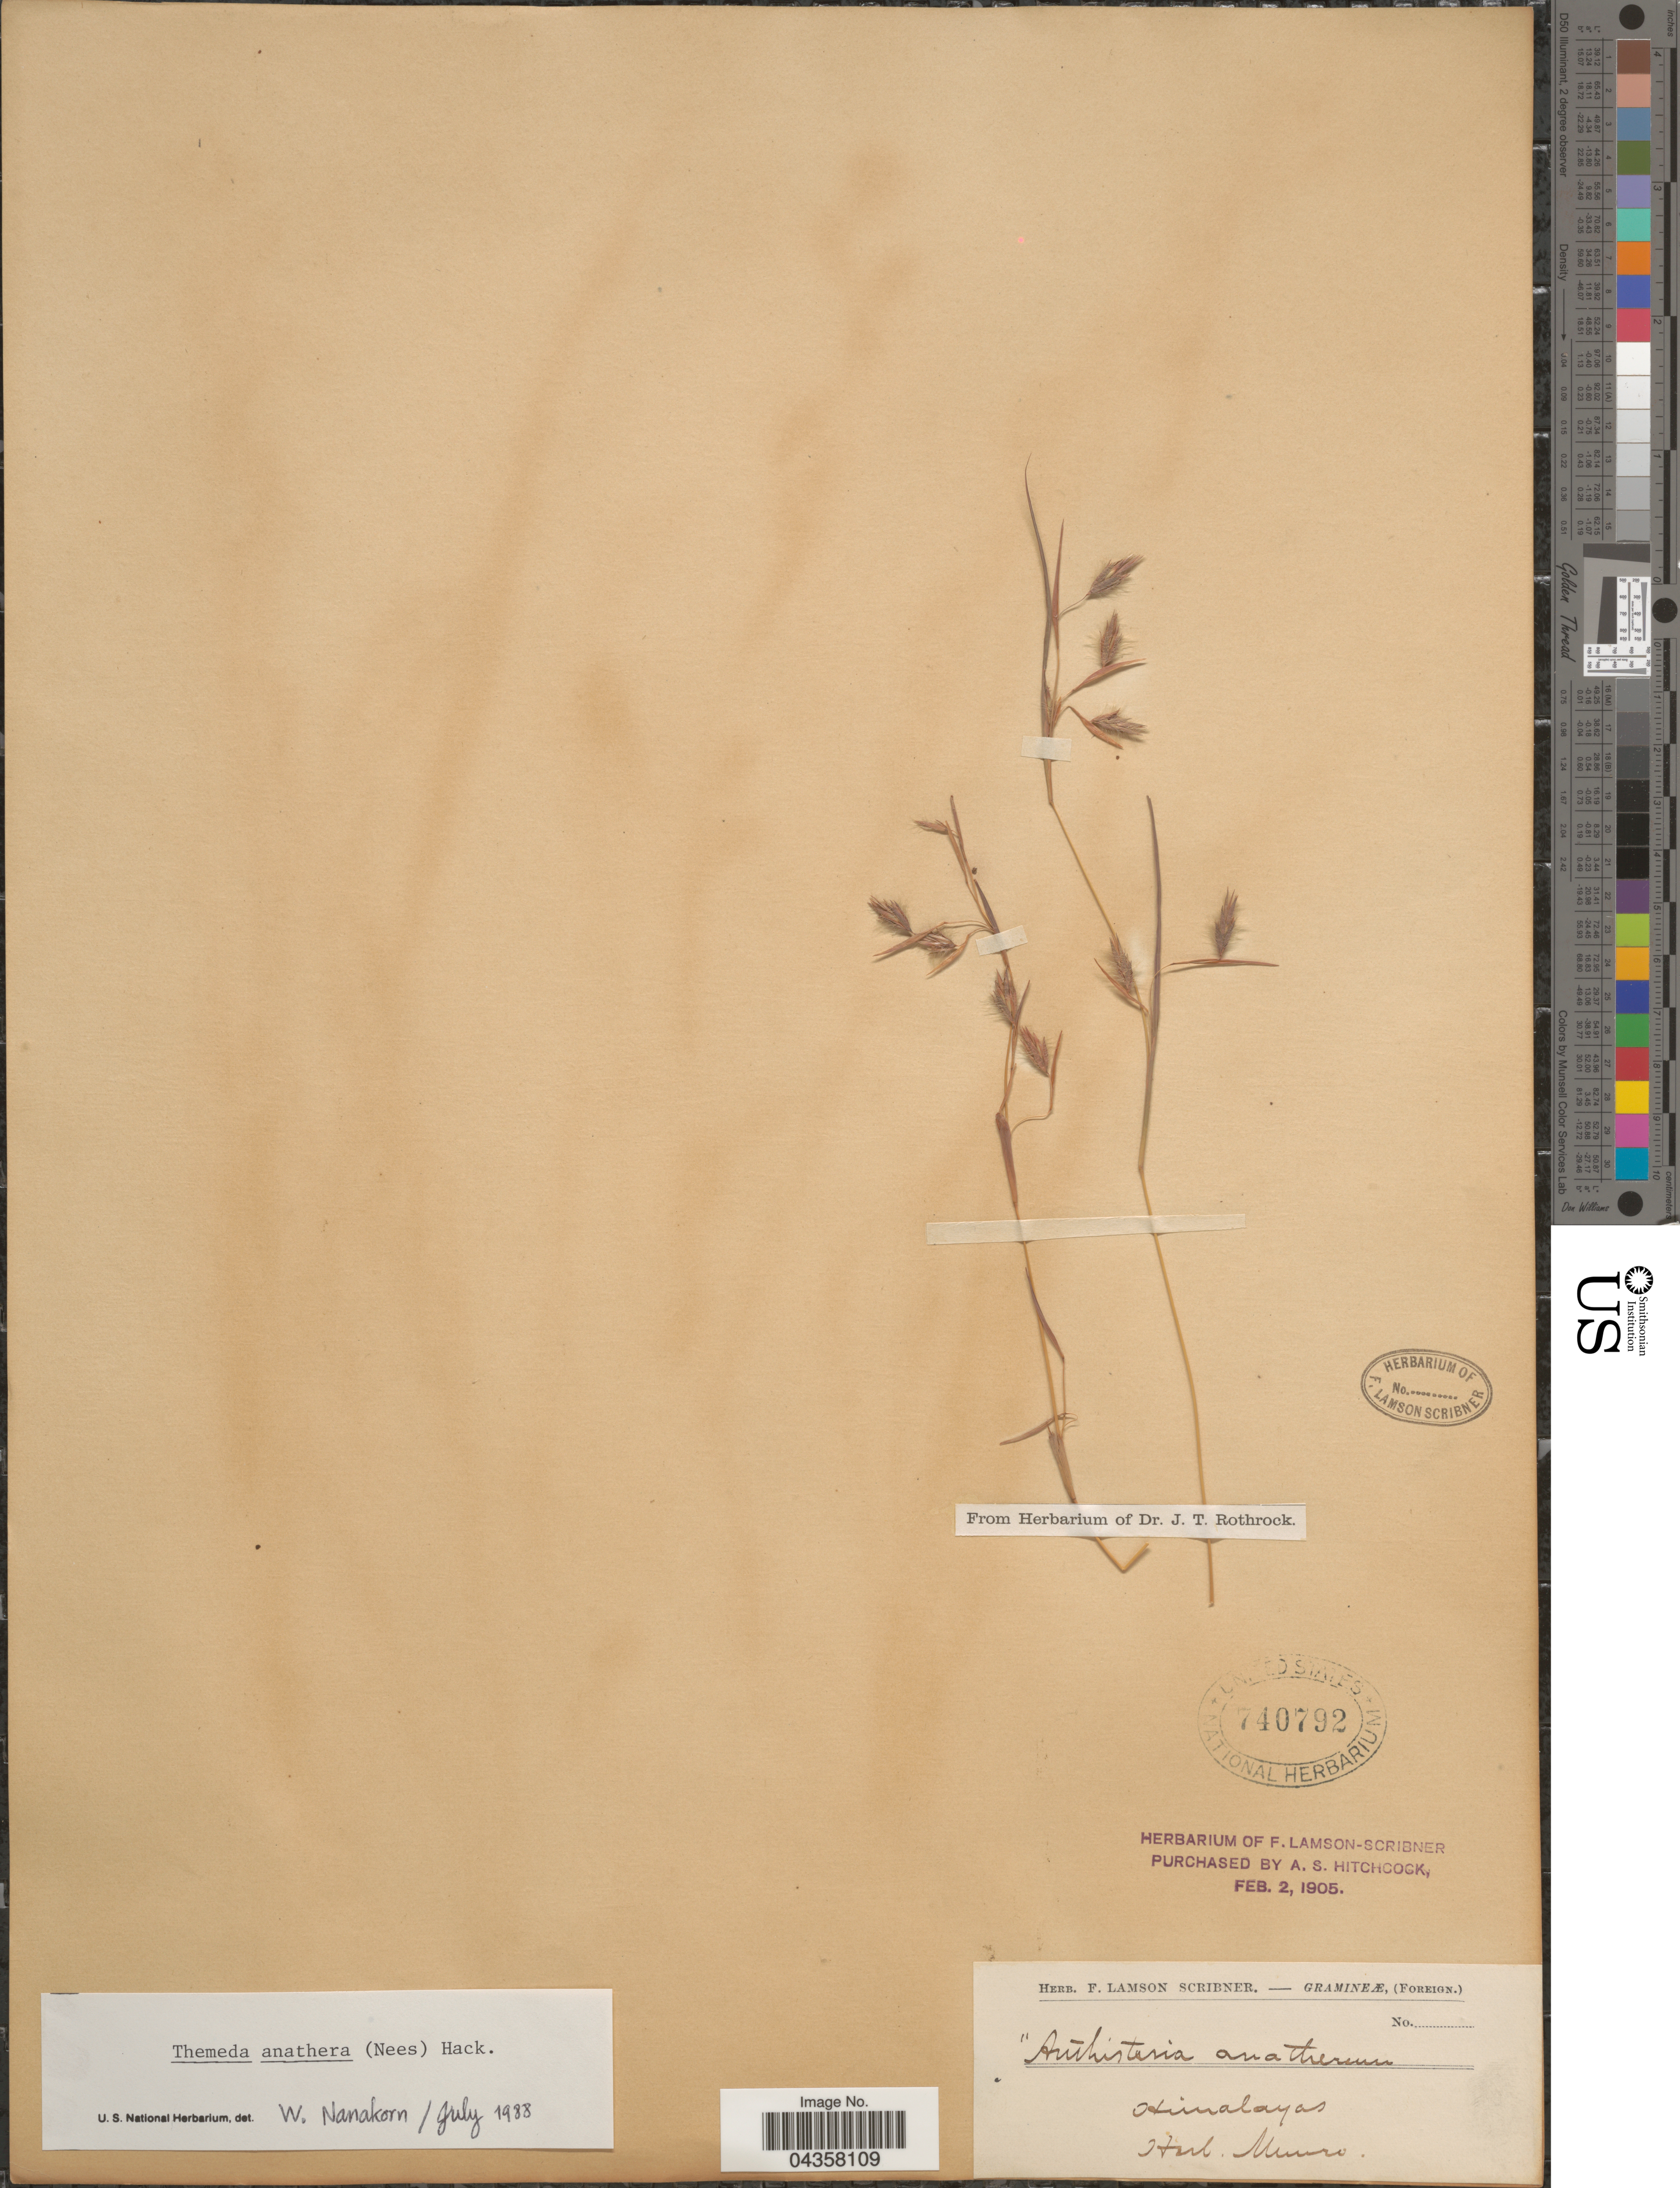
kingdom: Plantae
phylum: Tracheophyta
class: Liliopsida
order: Poales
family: Poaceae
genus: Themeda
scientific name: Themeda anathera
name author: (Nees) Hack.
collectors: Ex herb. Munro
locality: Himalayas.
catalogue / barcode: US 740792